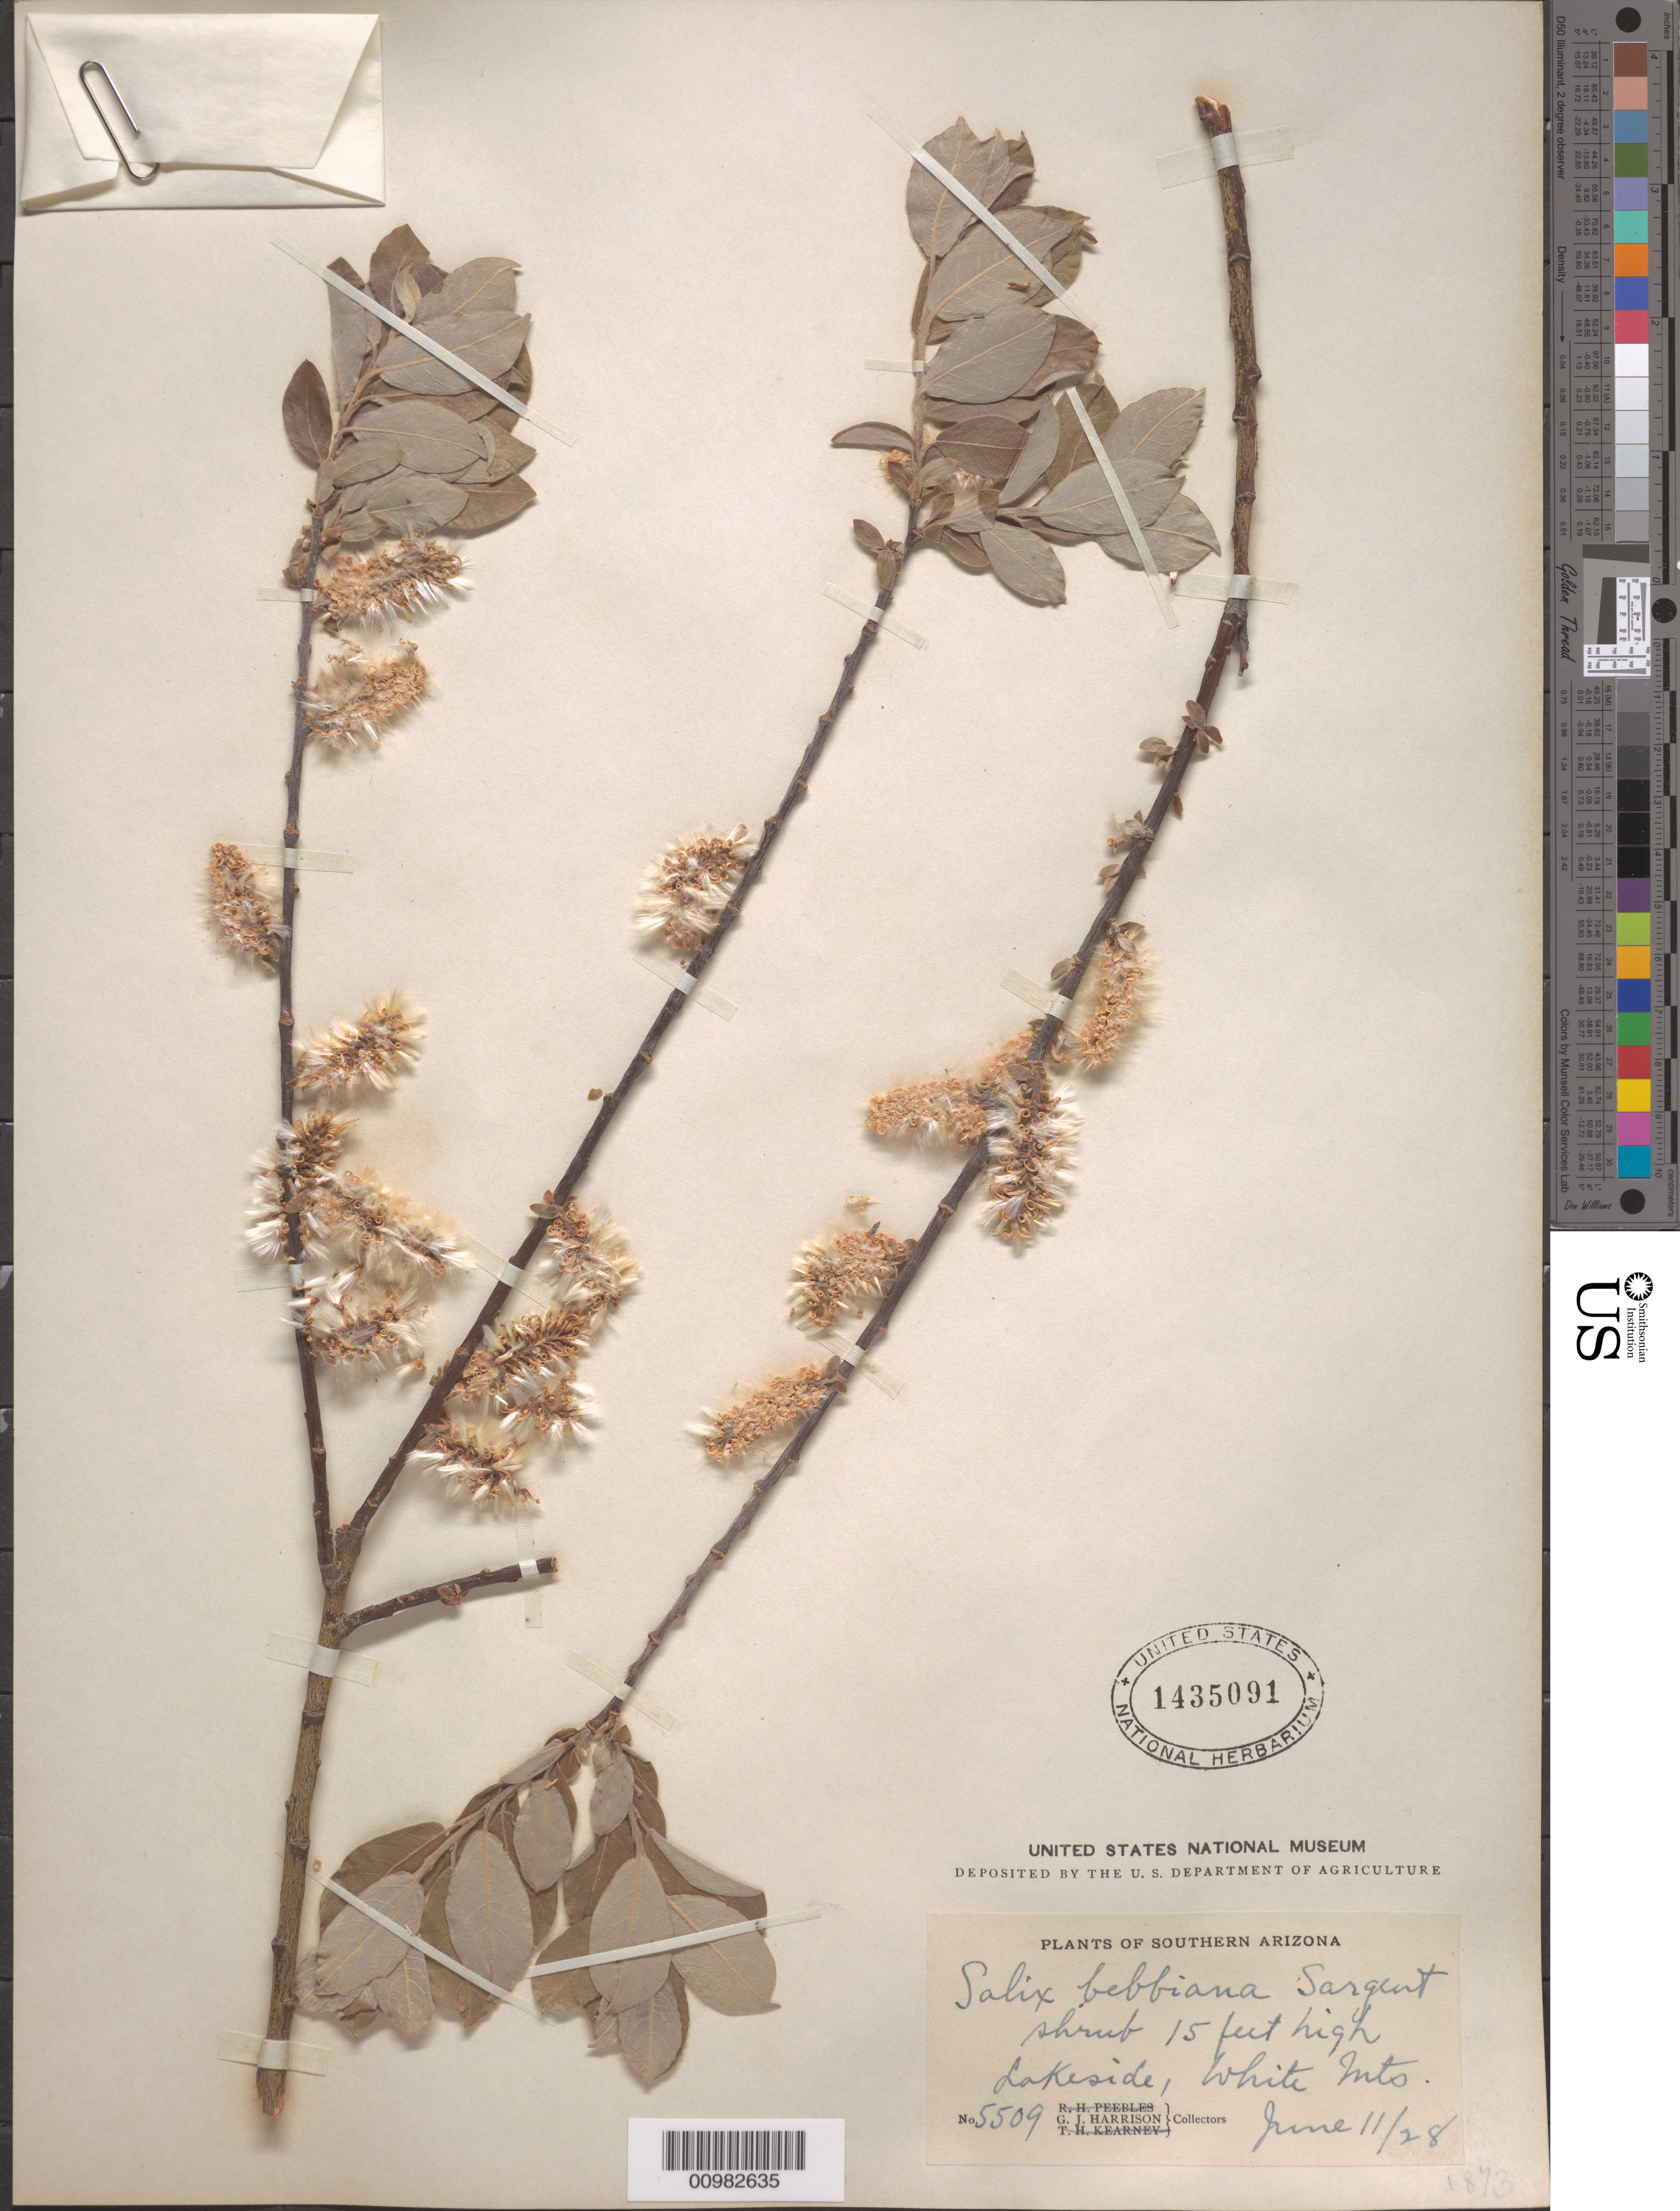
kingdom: Plantae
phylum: Tracheophyta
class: Magnoliopsida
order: Malpighiales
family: Salicaceae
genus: Salix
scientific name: Salix bebbiana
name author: Sarg.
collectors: G. J. Harrison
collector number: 5509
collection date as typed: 11 Jun 1928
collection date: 1928-06-11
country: United States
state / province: Arizona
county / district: Maricopa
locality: Lakeside, White Mountains.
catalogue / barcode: US 1435091